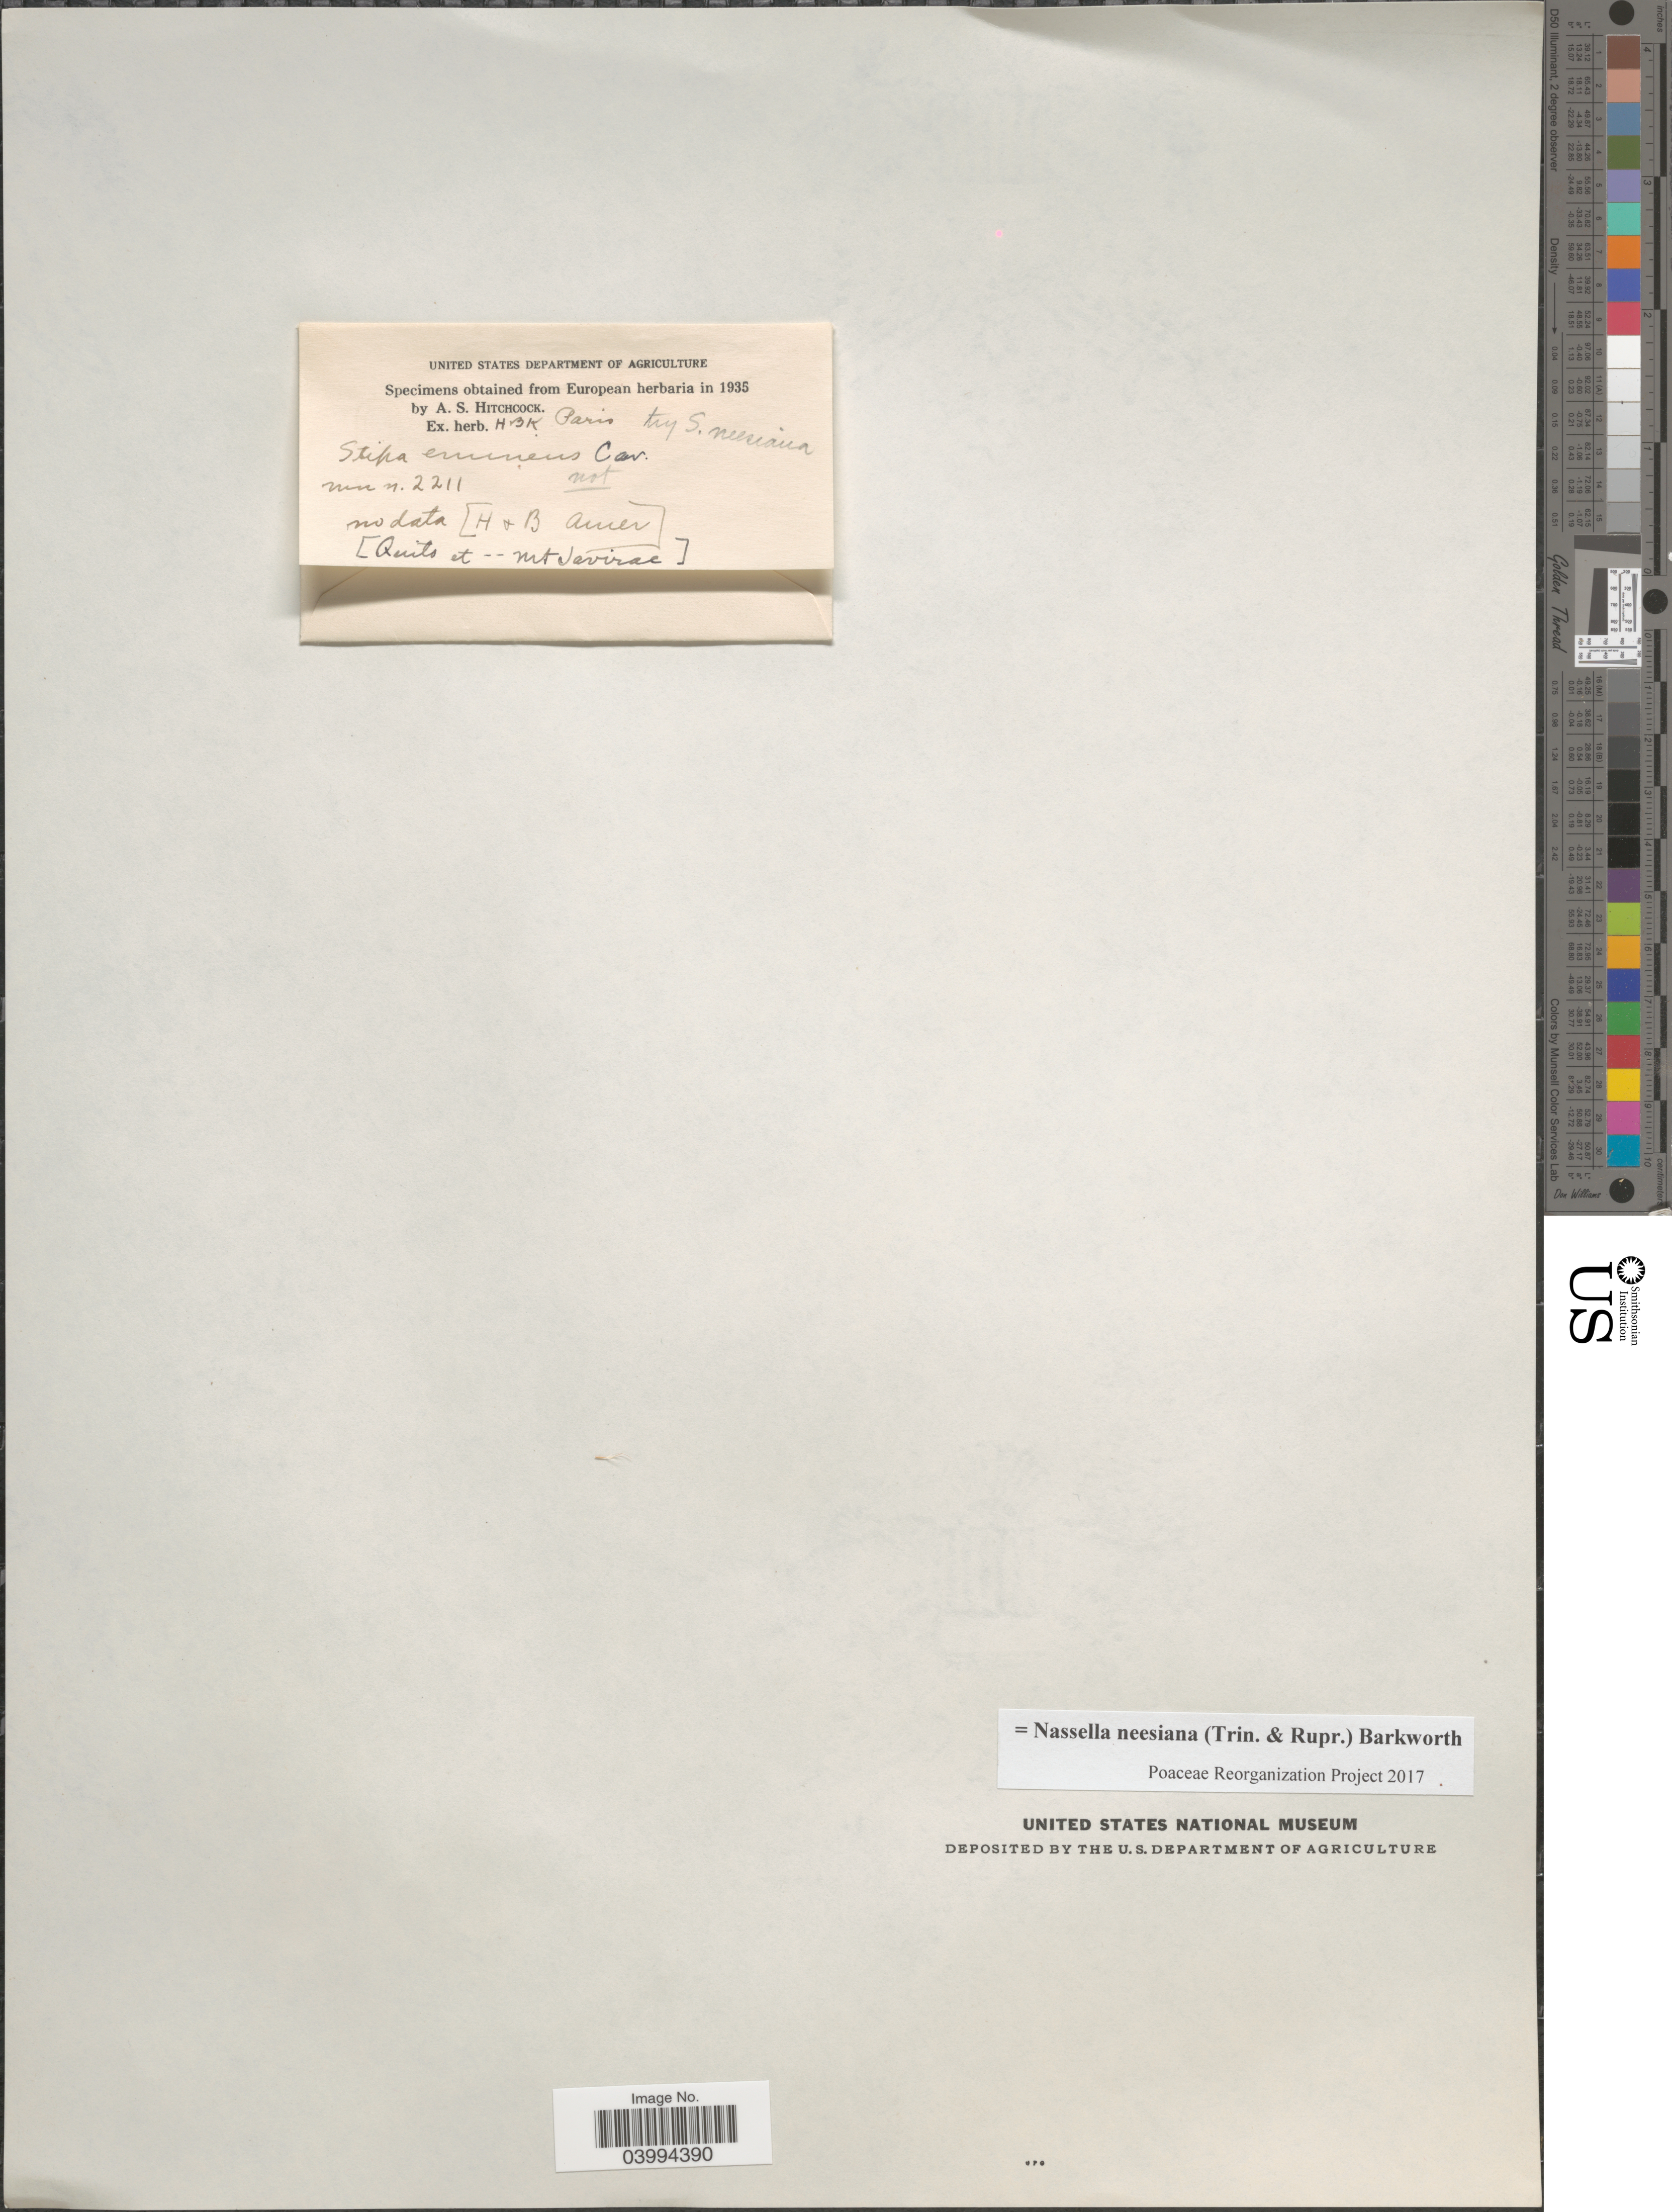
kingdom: Plantae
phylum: Tracheophyta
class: Liliopsida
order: Poales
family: Poaceae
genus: Nassella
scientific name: Nassella neesiana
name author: (Trin. & Rupr.) Barkworth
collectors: A. S. Hitchcock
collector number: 2211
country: Ecuador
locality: [Quito et -- mt Javirac].